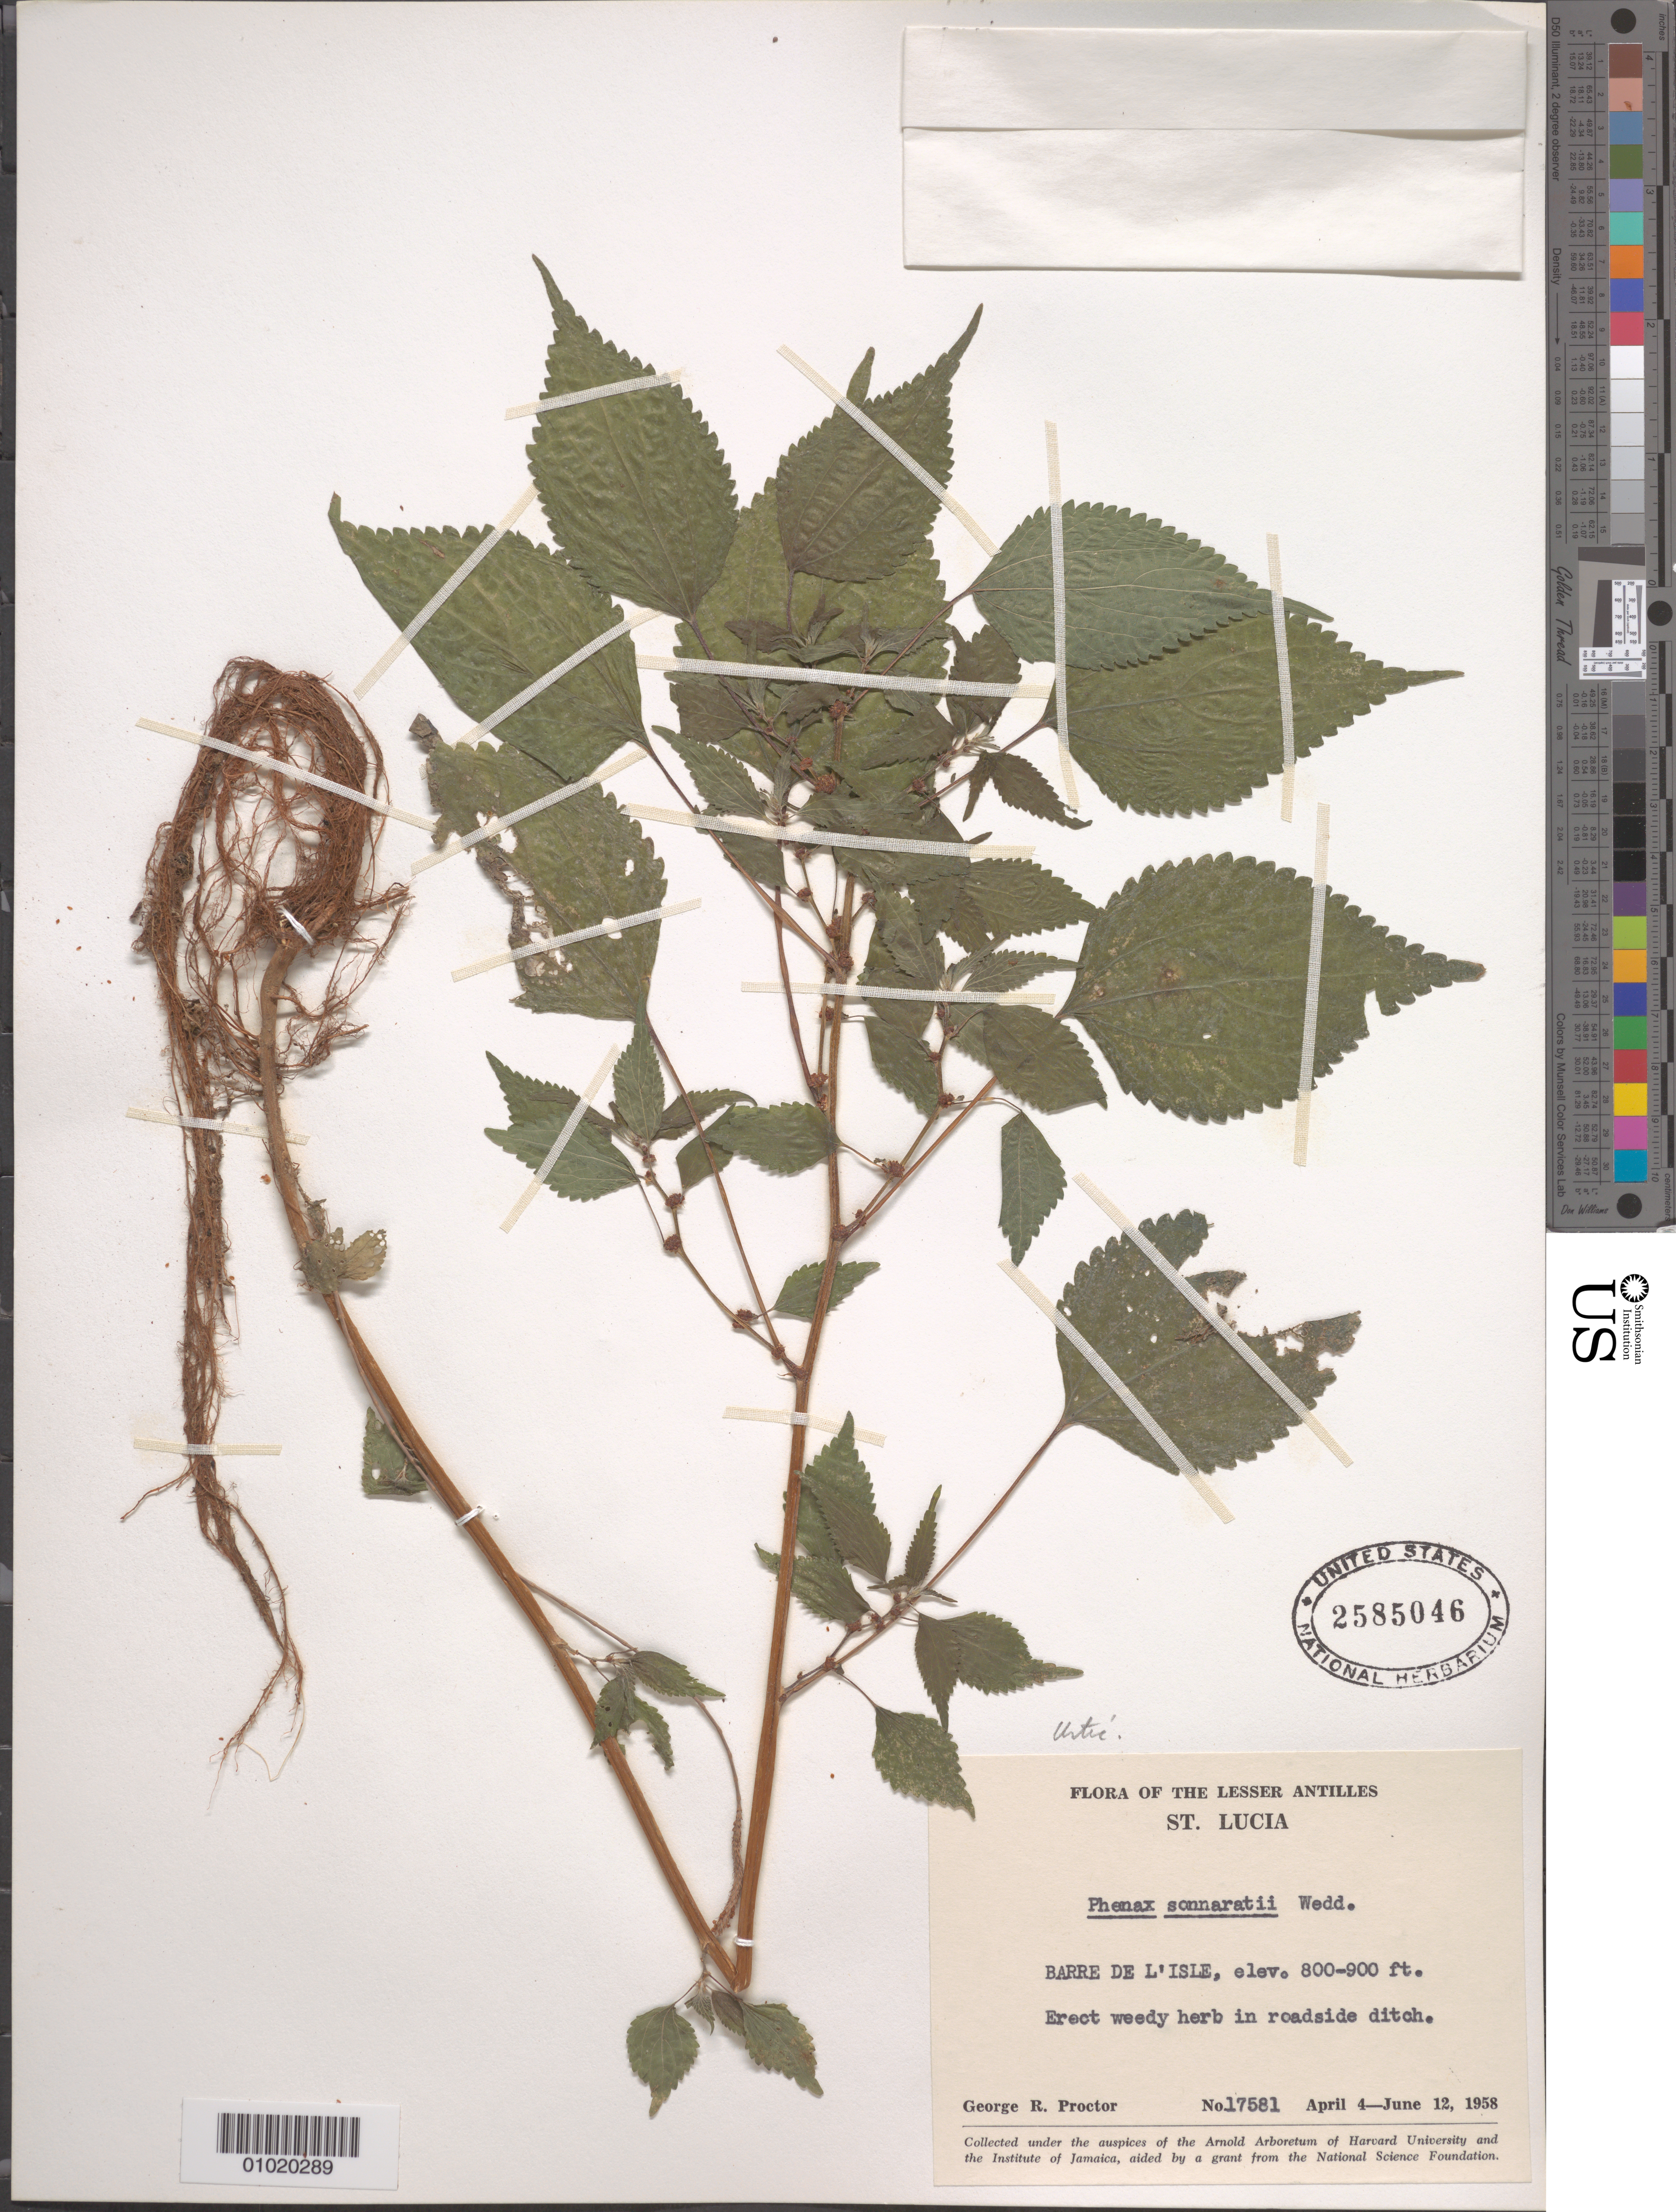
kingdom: Plantae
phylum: Tracheophyta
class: Magnoliopsida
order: Rosales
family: Urticaceae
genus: Phenax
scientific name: Phenax sonneratii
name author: (Poir.) Wedd.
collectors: G. R. Proctor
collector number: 17581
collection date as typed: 04 Apr 1958 to 12 Jun 1958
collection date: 1958-04-04/1958-06-12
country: St. Lucia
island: St. Lucia I.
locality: Barre de L'isle.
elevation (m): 244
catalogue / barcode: US 2585046